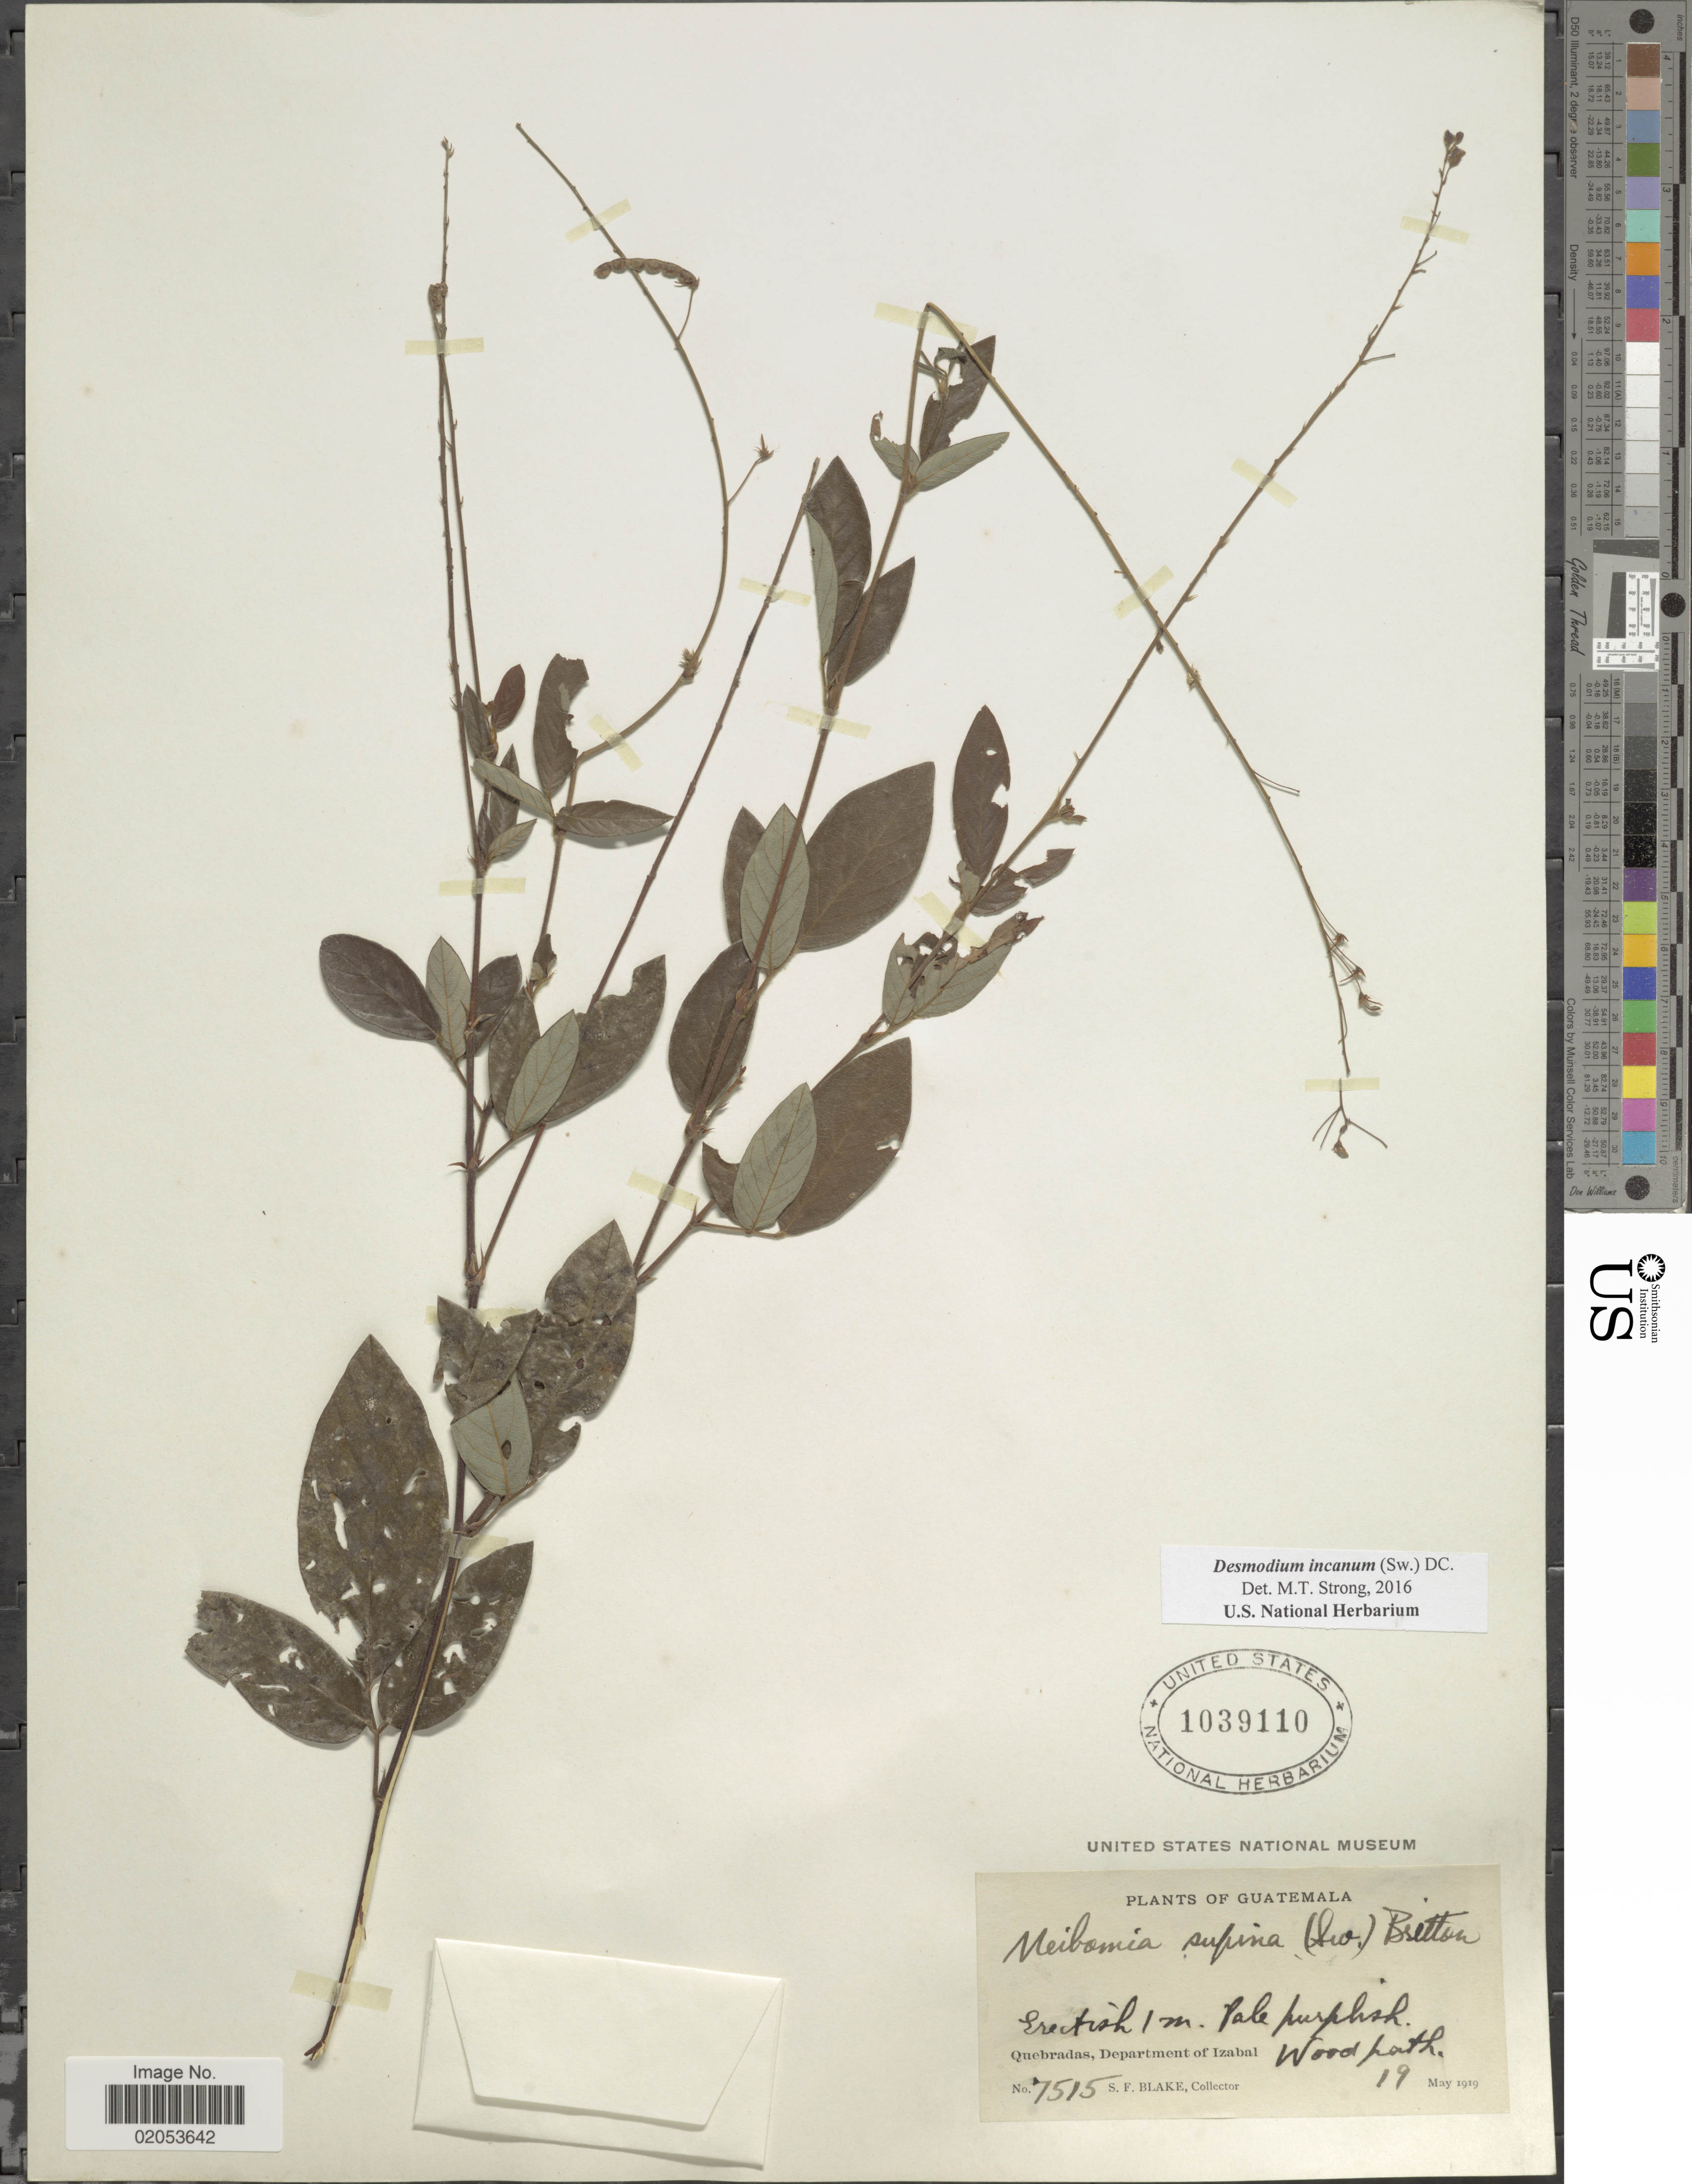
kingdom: Plantae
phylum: Tracheophyta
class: Magnoliopsida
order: Fabales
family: Fabaceae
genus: Desmodium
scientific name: Desmodium incanum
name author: (Sw.) DC.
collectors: S. Blake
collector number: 7515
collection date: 1919-05-19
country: Guatemala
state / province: Izabal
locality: Quebradas, wood path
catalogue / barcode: US 1039110